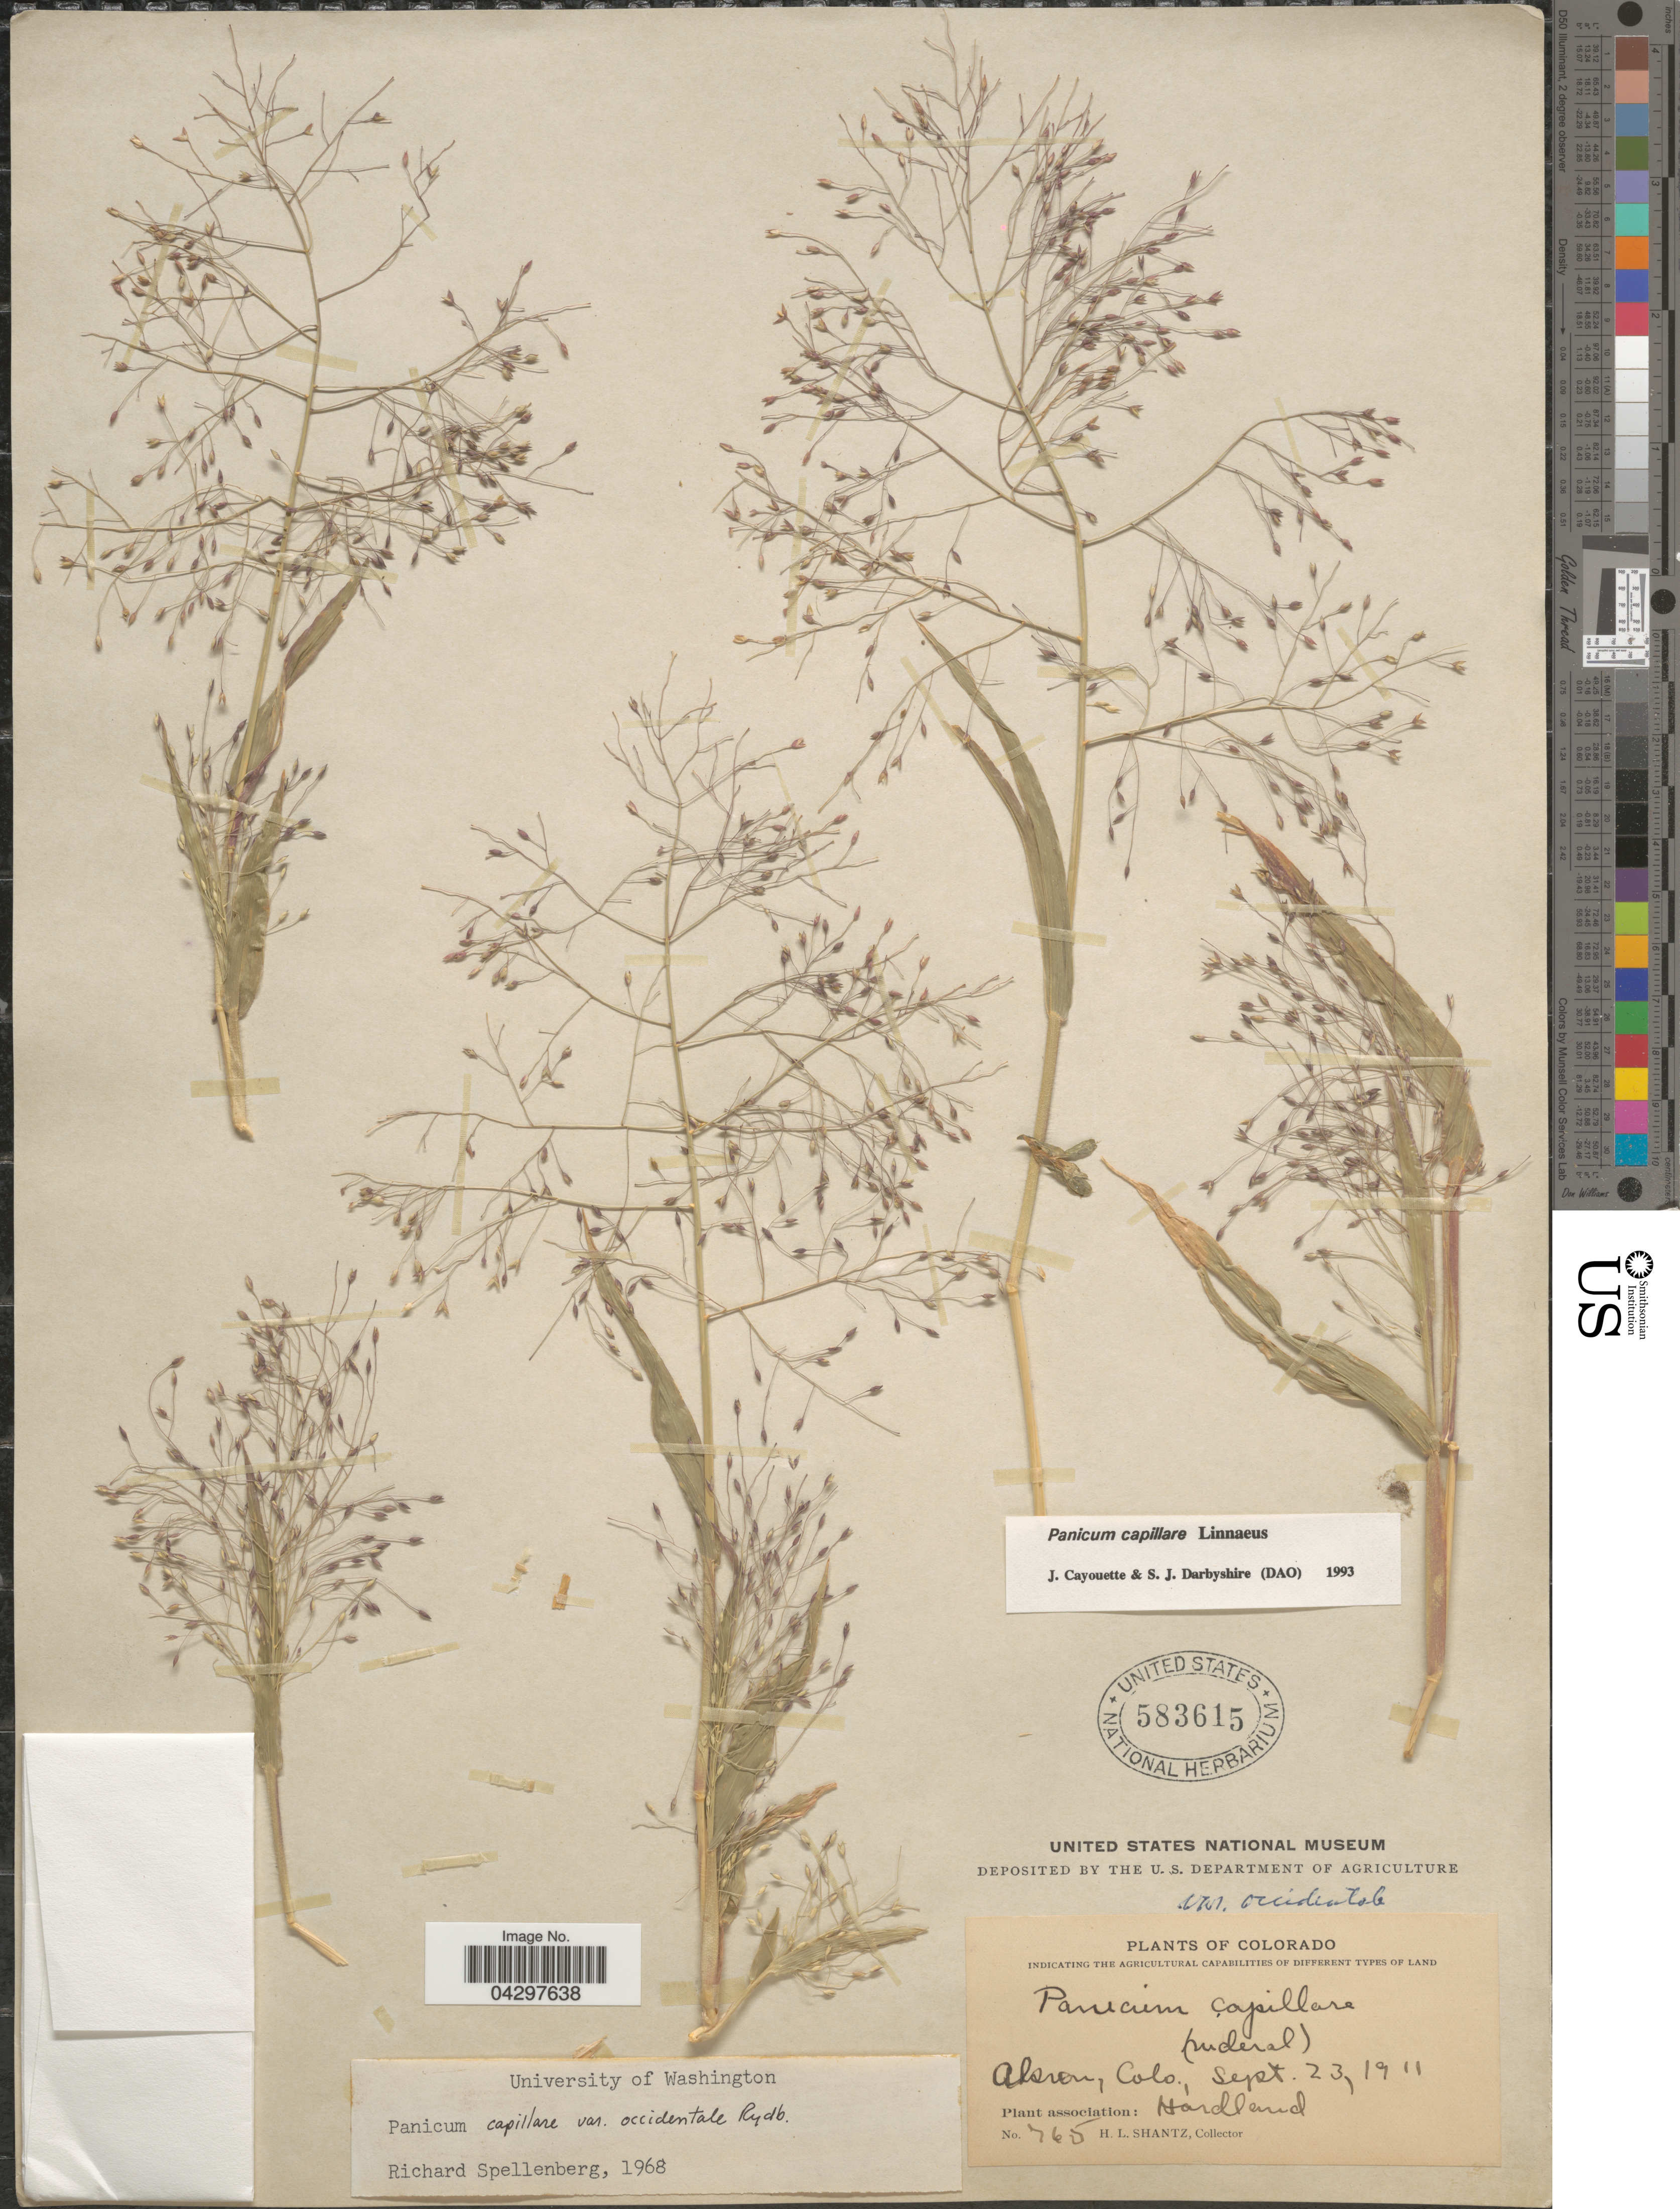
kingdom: Plantae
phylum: Tracheophyta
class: Liliopsida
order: Poales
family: Poaceae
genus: Panicum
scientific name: Panicum capillare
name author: L.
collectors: H. Shantz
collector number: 765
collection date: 1911-09-23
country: United States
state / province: Colorado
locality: Akron. Hardland.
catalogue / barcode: US 583615